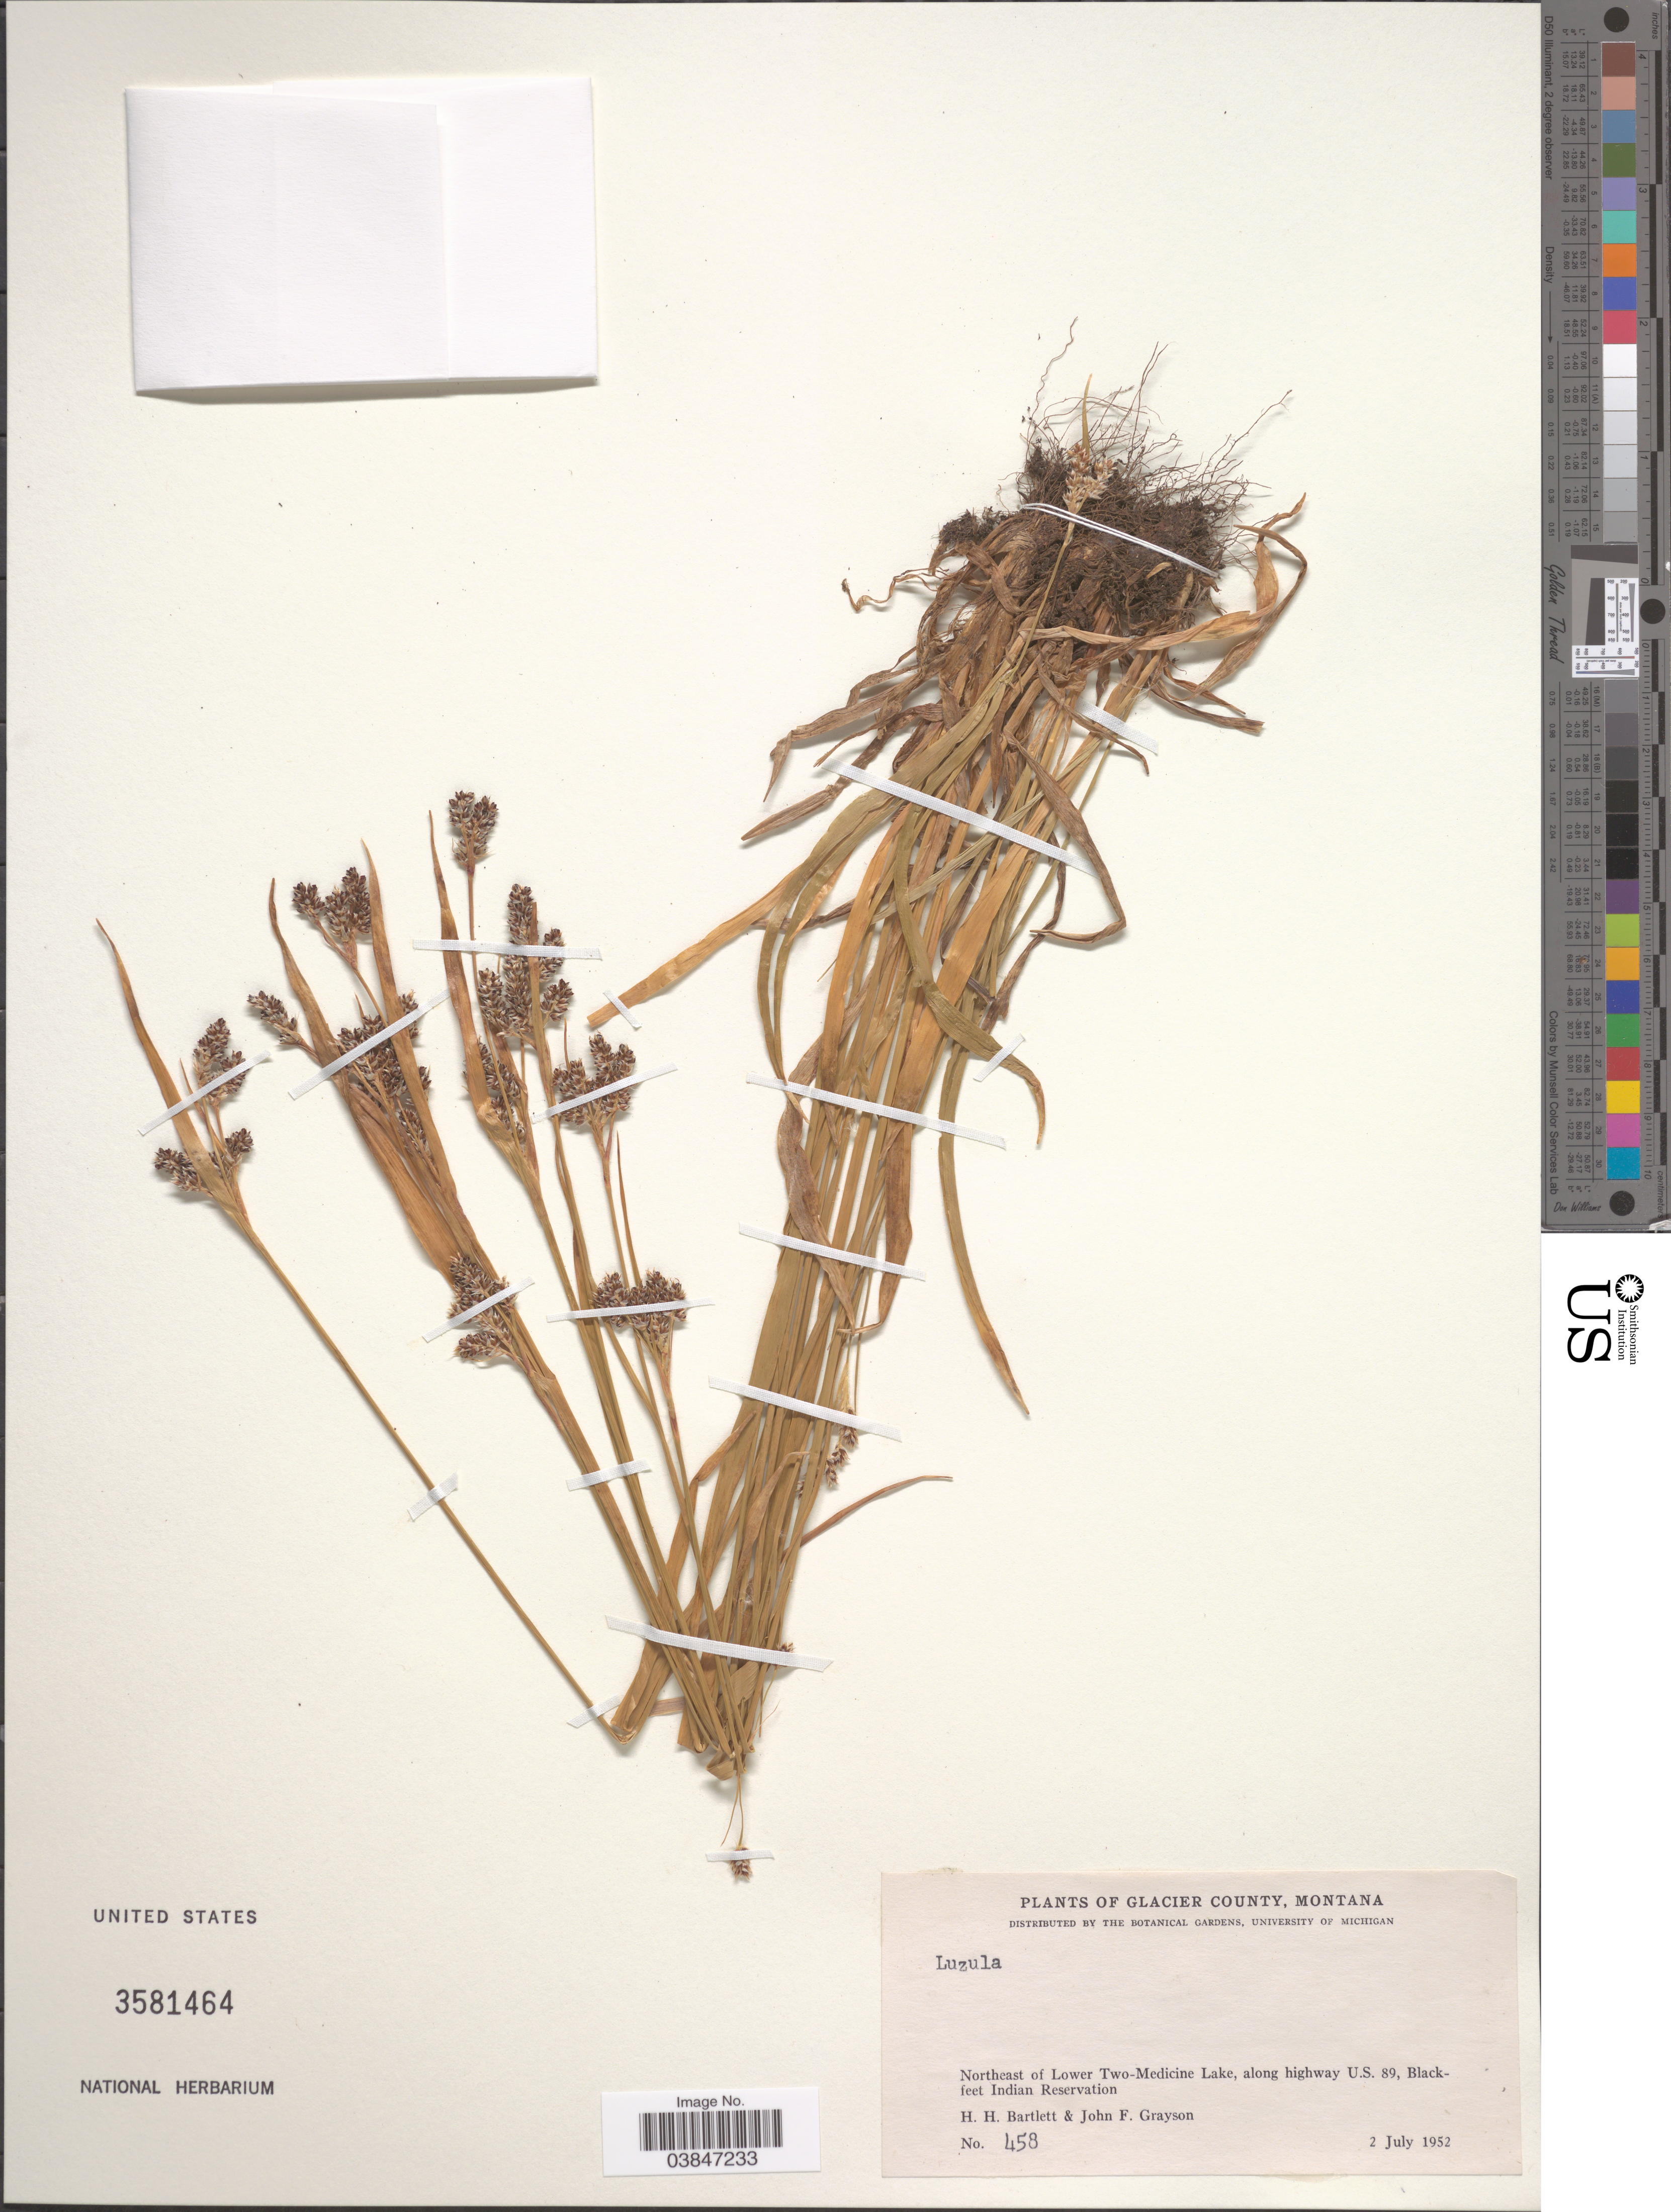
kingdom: Plantae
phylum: Tracheophyta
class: Liliopsida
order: Poales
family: Juncaceae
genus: Luzula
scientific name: Luzula sp.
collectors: H. H. Bartlett & J. Grayson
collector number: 458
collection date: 1952-07-02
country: United States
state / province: Montana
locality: Glacier County. Northeast of Lower Two-Medicine Lake, along highway U.S. 89, Blackfeet Indian Reservation.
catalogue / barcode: US 3581464